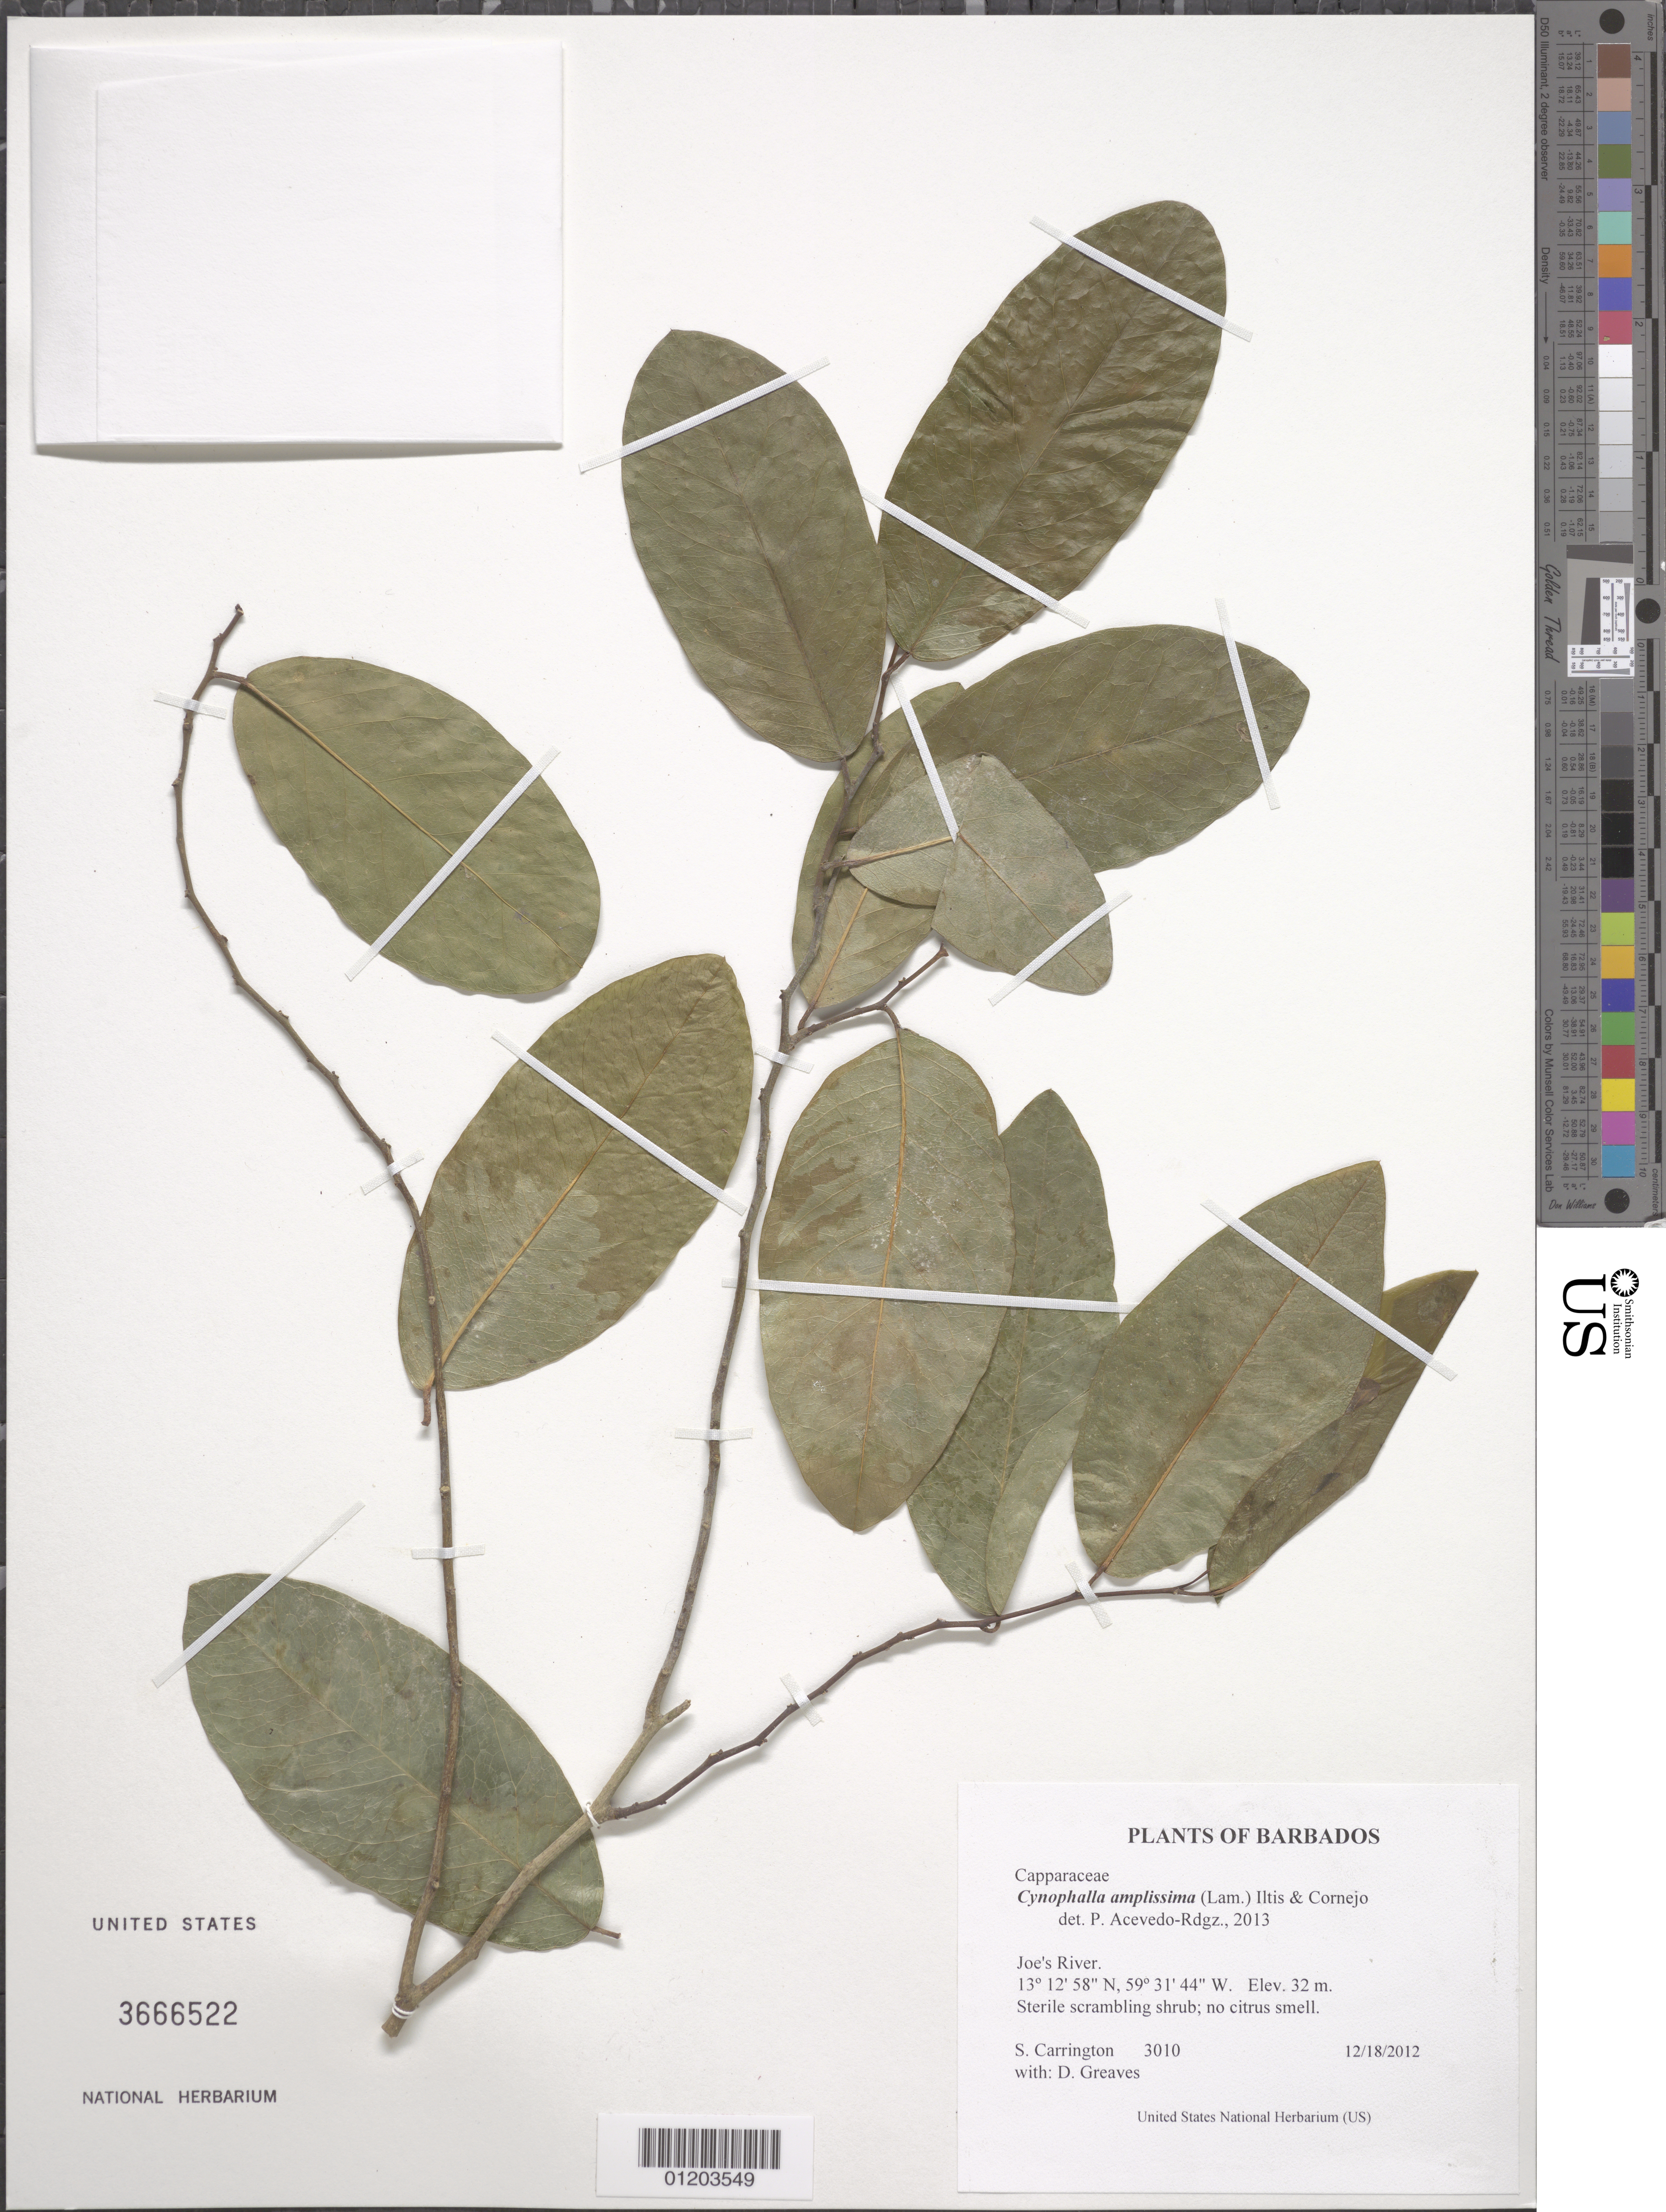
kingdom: Plantae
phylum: Tracheophyta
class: Magnoliopsida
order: Brassicales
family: Capparaceae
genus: Cynophalla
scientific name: Cynophalla amplissima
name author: (Lam.) Iltis & Cornejo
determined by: Acevedo-Rodríguez, P., (BOT), Smithsonian Institution - National Museum of Natural History (UNITED STATES)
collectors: C. M. S. Carrington & D. Greaves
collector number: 3010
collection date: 2012-12-18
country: Barbados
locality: Joe's River.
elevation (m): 32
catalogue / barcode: US 3666522